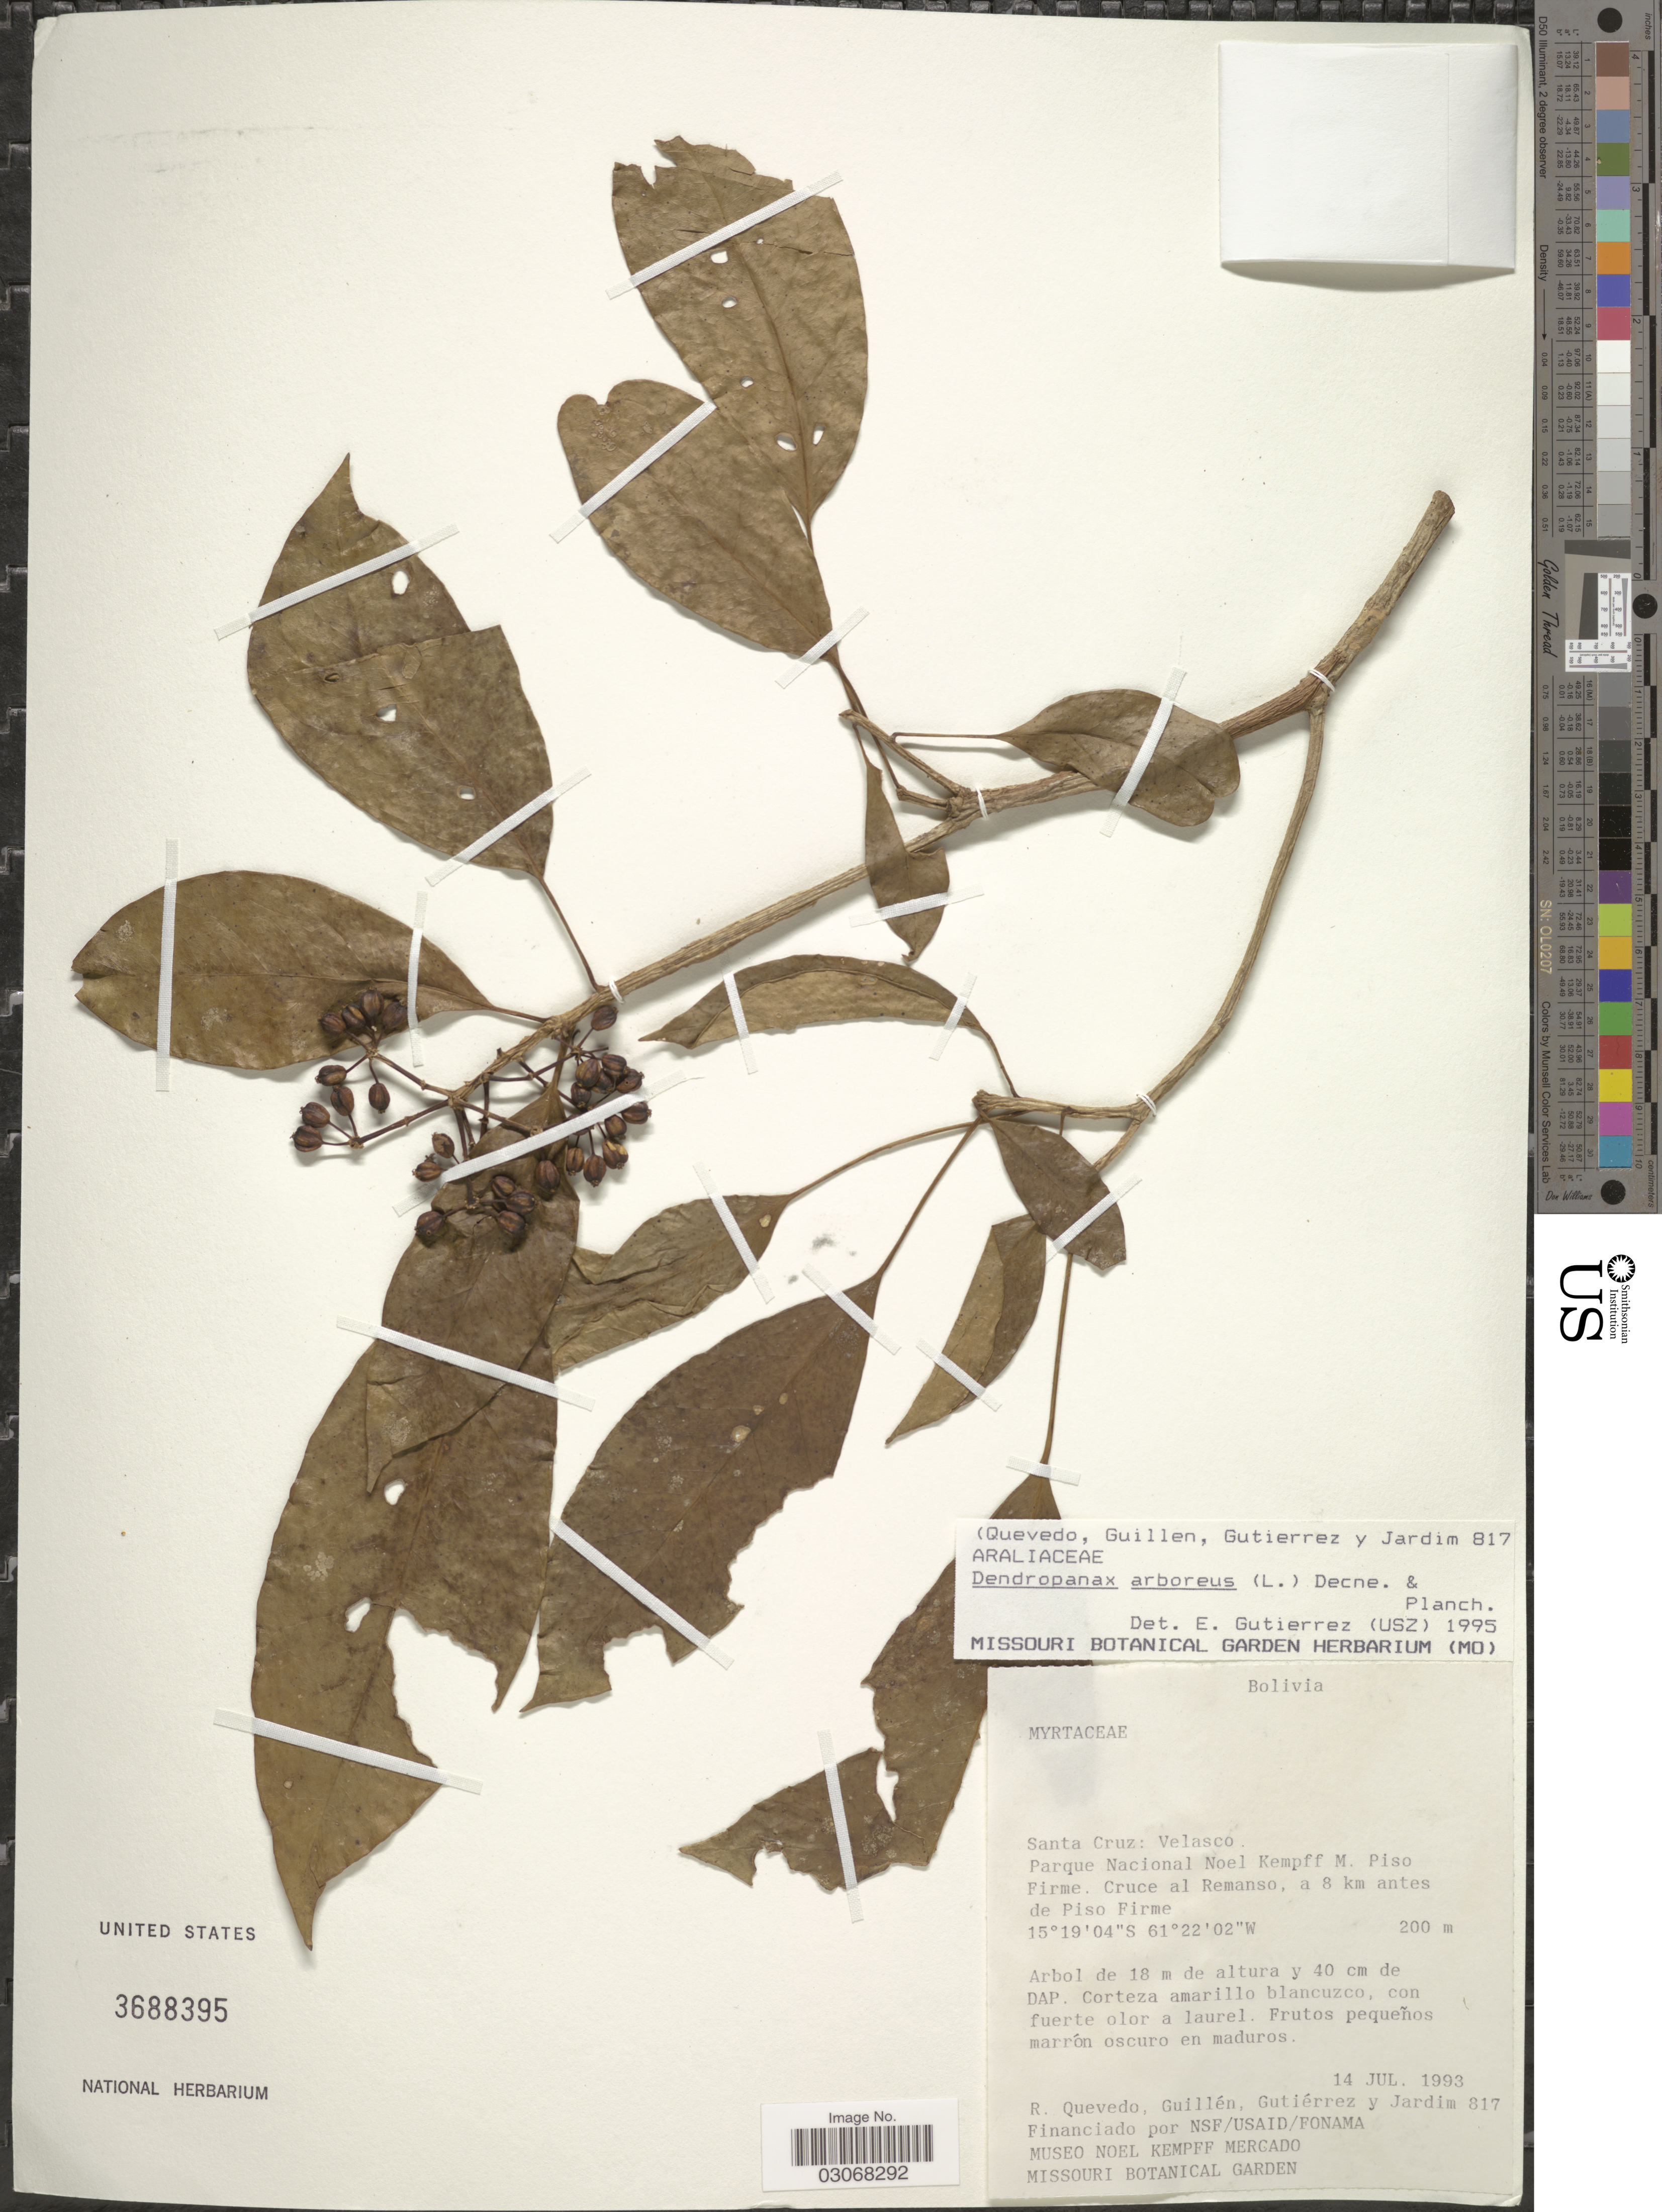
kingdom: Plantae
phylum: Tracheophyta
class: Magnoliopsida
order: Apiales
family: Araliaceae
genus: Dendropanax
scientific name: Dendropanax arboreus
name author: (L.) Decne. & Planch.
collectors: R. Quevedo, -- Guillen, Gutiérrez, -- & Jardim, --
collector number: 817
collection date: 1993-07-14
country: Bolivia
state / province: Santa Cruz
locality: Velasco. Parque Nacional Noek Kempff M. Piso Firme. Curce al Remanso, a 8 km antes de Piso Firme.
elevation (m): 200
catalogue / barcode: US 3688395